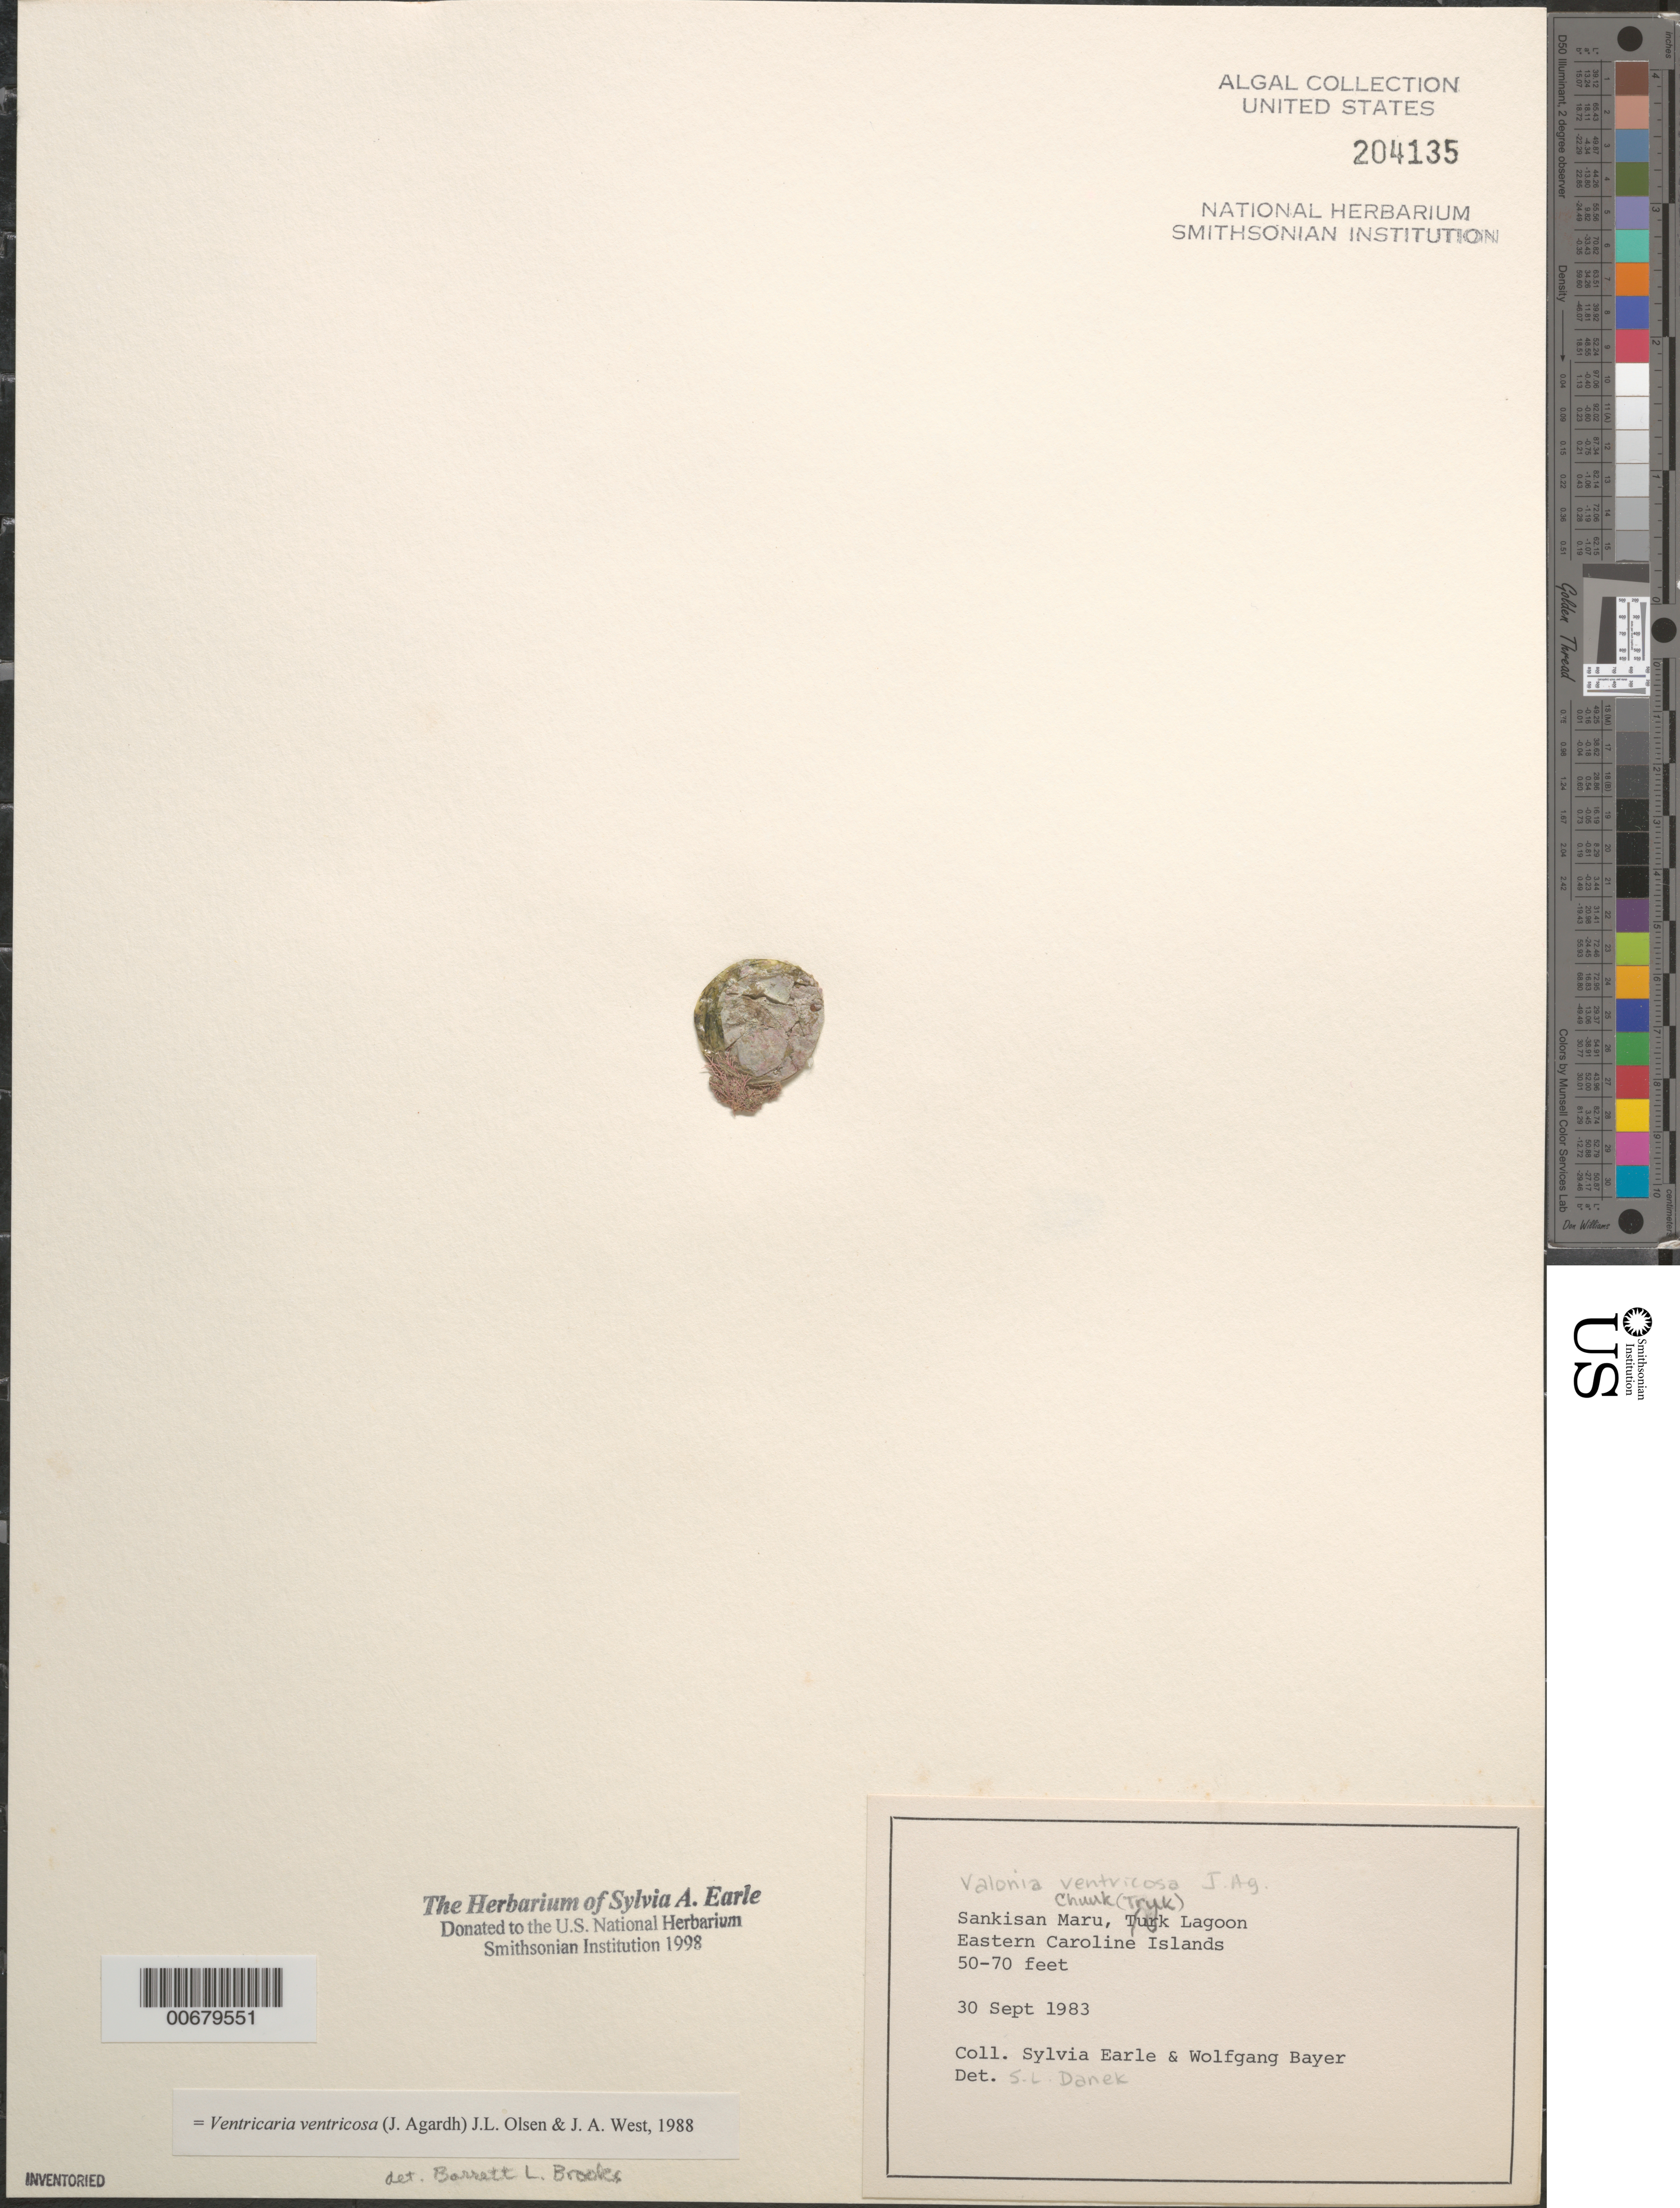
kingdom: Plantae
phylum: Chlorophyta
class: Ulvophyceae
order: Siphonocladales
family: Valoniaceae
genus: Valonia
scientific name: Valonia ventricosa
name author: J. Agardh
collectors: S. A. Earle & W. Bayer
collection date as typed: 30 Sep 1983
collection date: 1983-09-30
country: Micronesia, Federated States of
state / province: Truk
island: Truk (Chuuk) Is.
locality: Chuuk Lagoon [Truk Lagoon), Sankisan Maru shipwreck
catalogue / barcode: US 204135